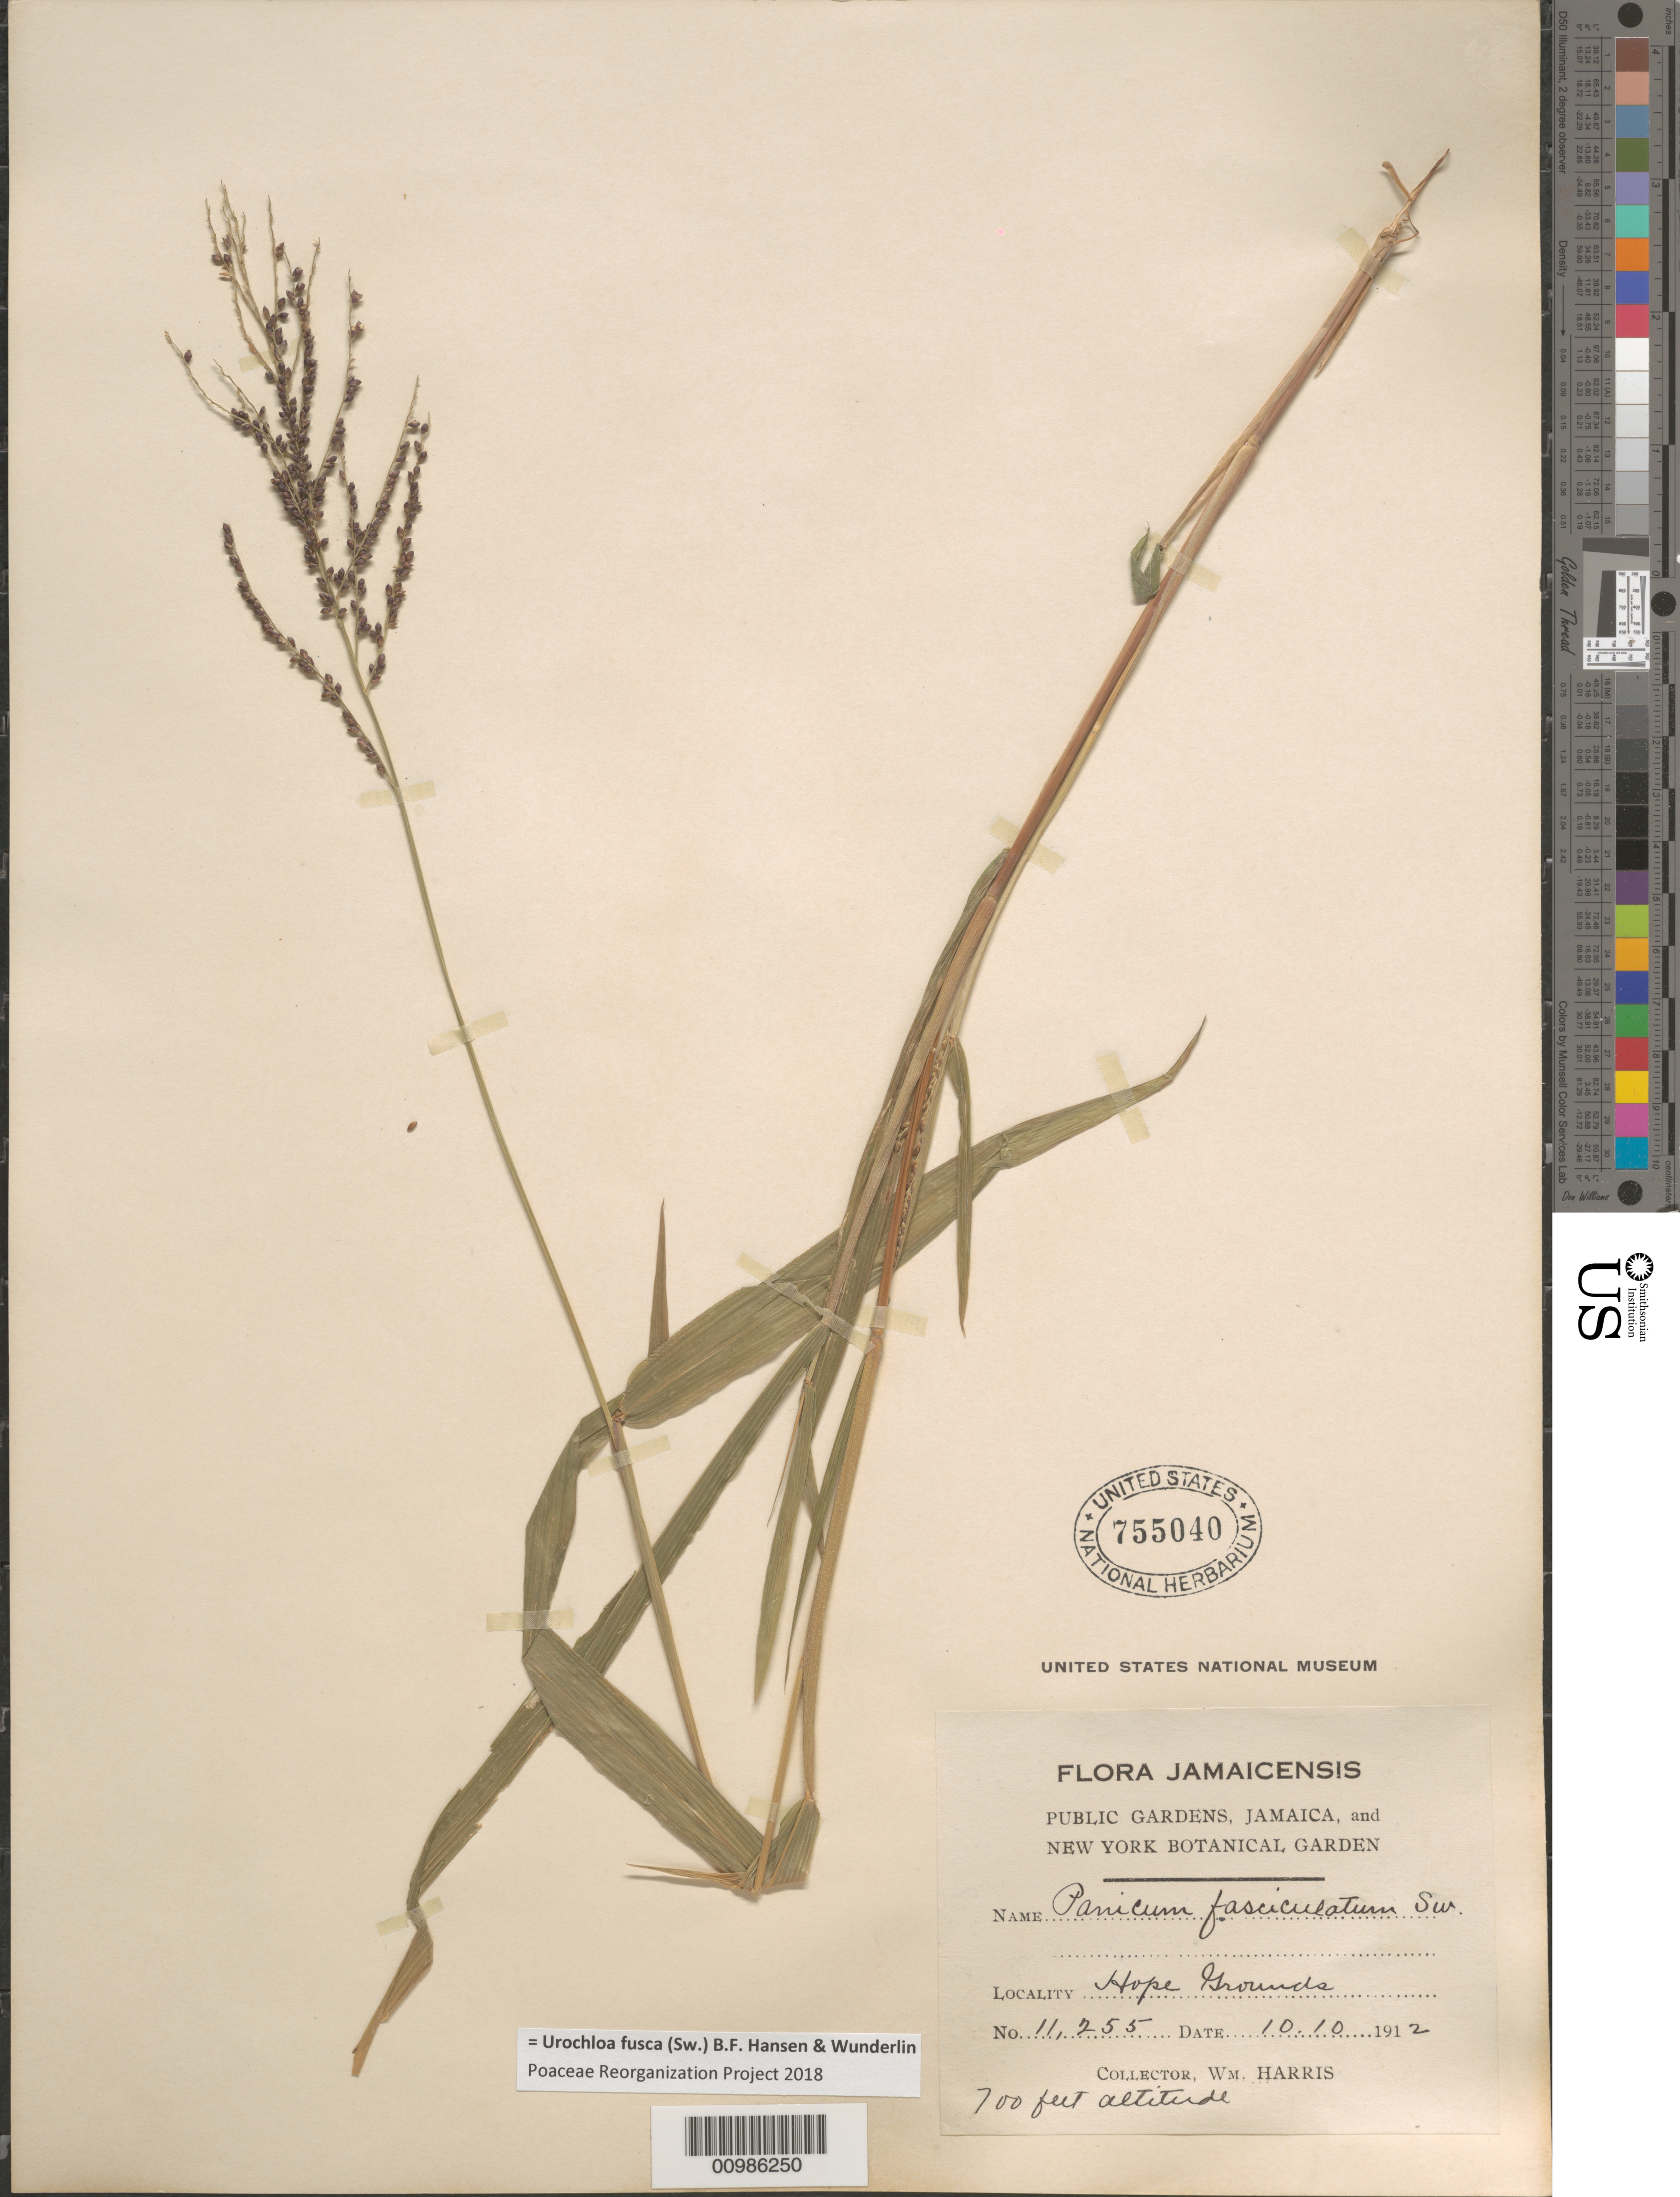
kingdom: Plantae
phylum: Tracheophyta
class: Liliopsida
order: Poales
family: Poaceae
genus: Brachiaria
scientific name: Brachiaria fasciculata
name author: (Sw.) Parodi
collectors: W. H. Harris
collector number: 11255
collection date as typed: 10 Oct 1912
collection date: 1912-10-10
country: Jamaica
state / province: Kingston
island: Jamaica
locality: Hope Grounds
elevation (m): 213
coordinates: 0 N, 0 E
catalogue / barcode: US 755040